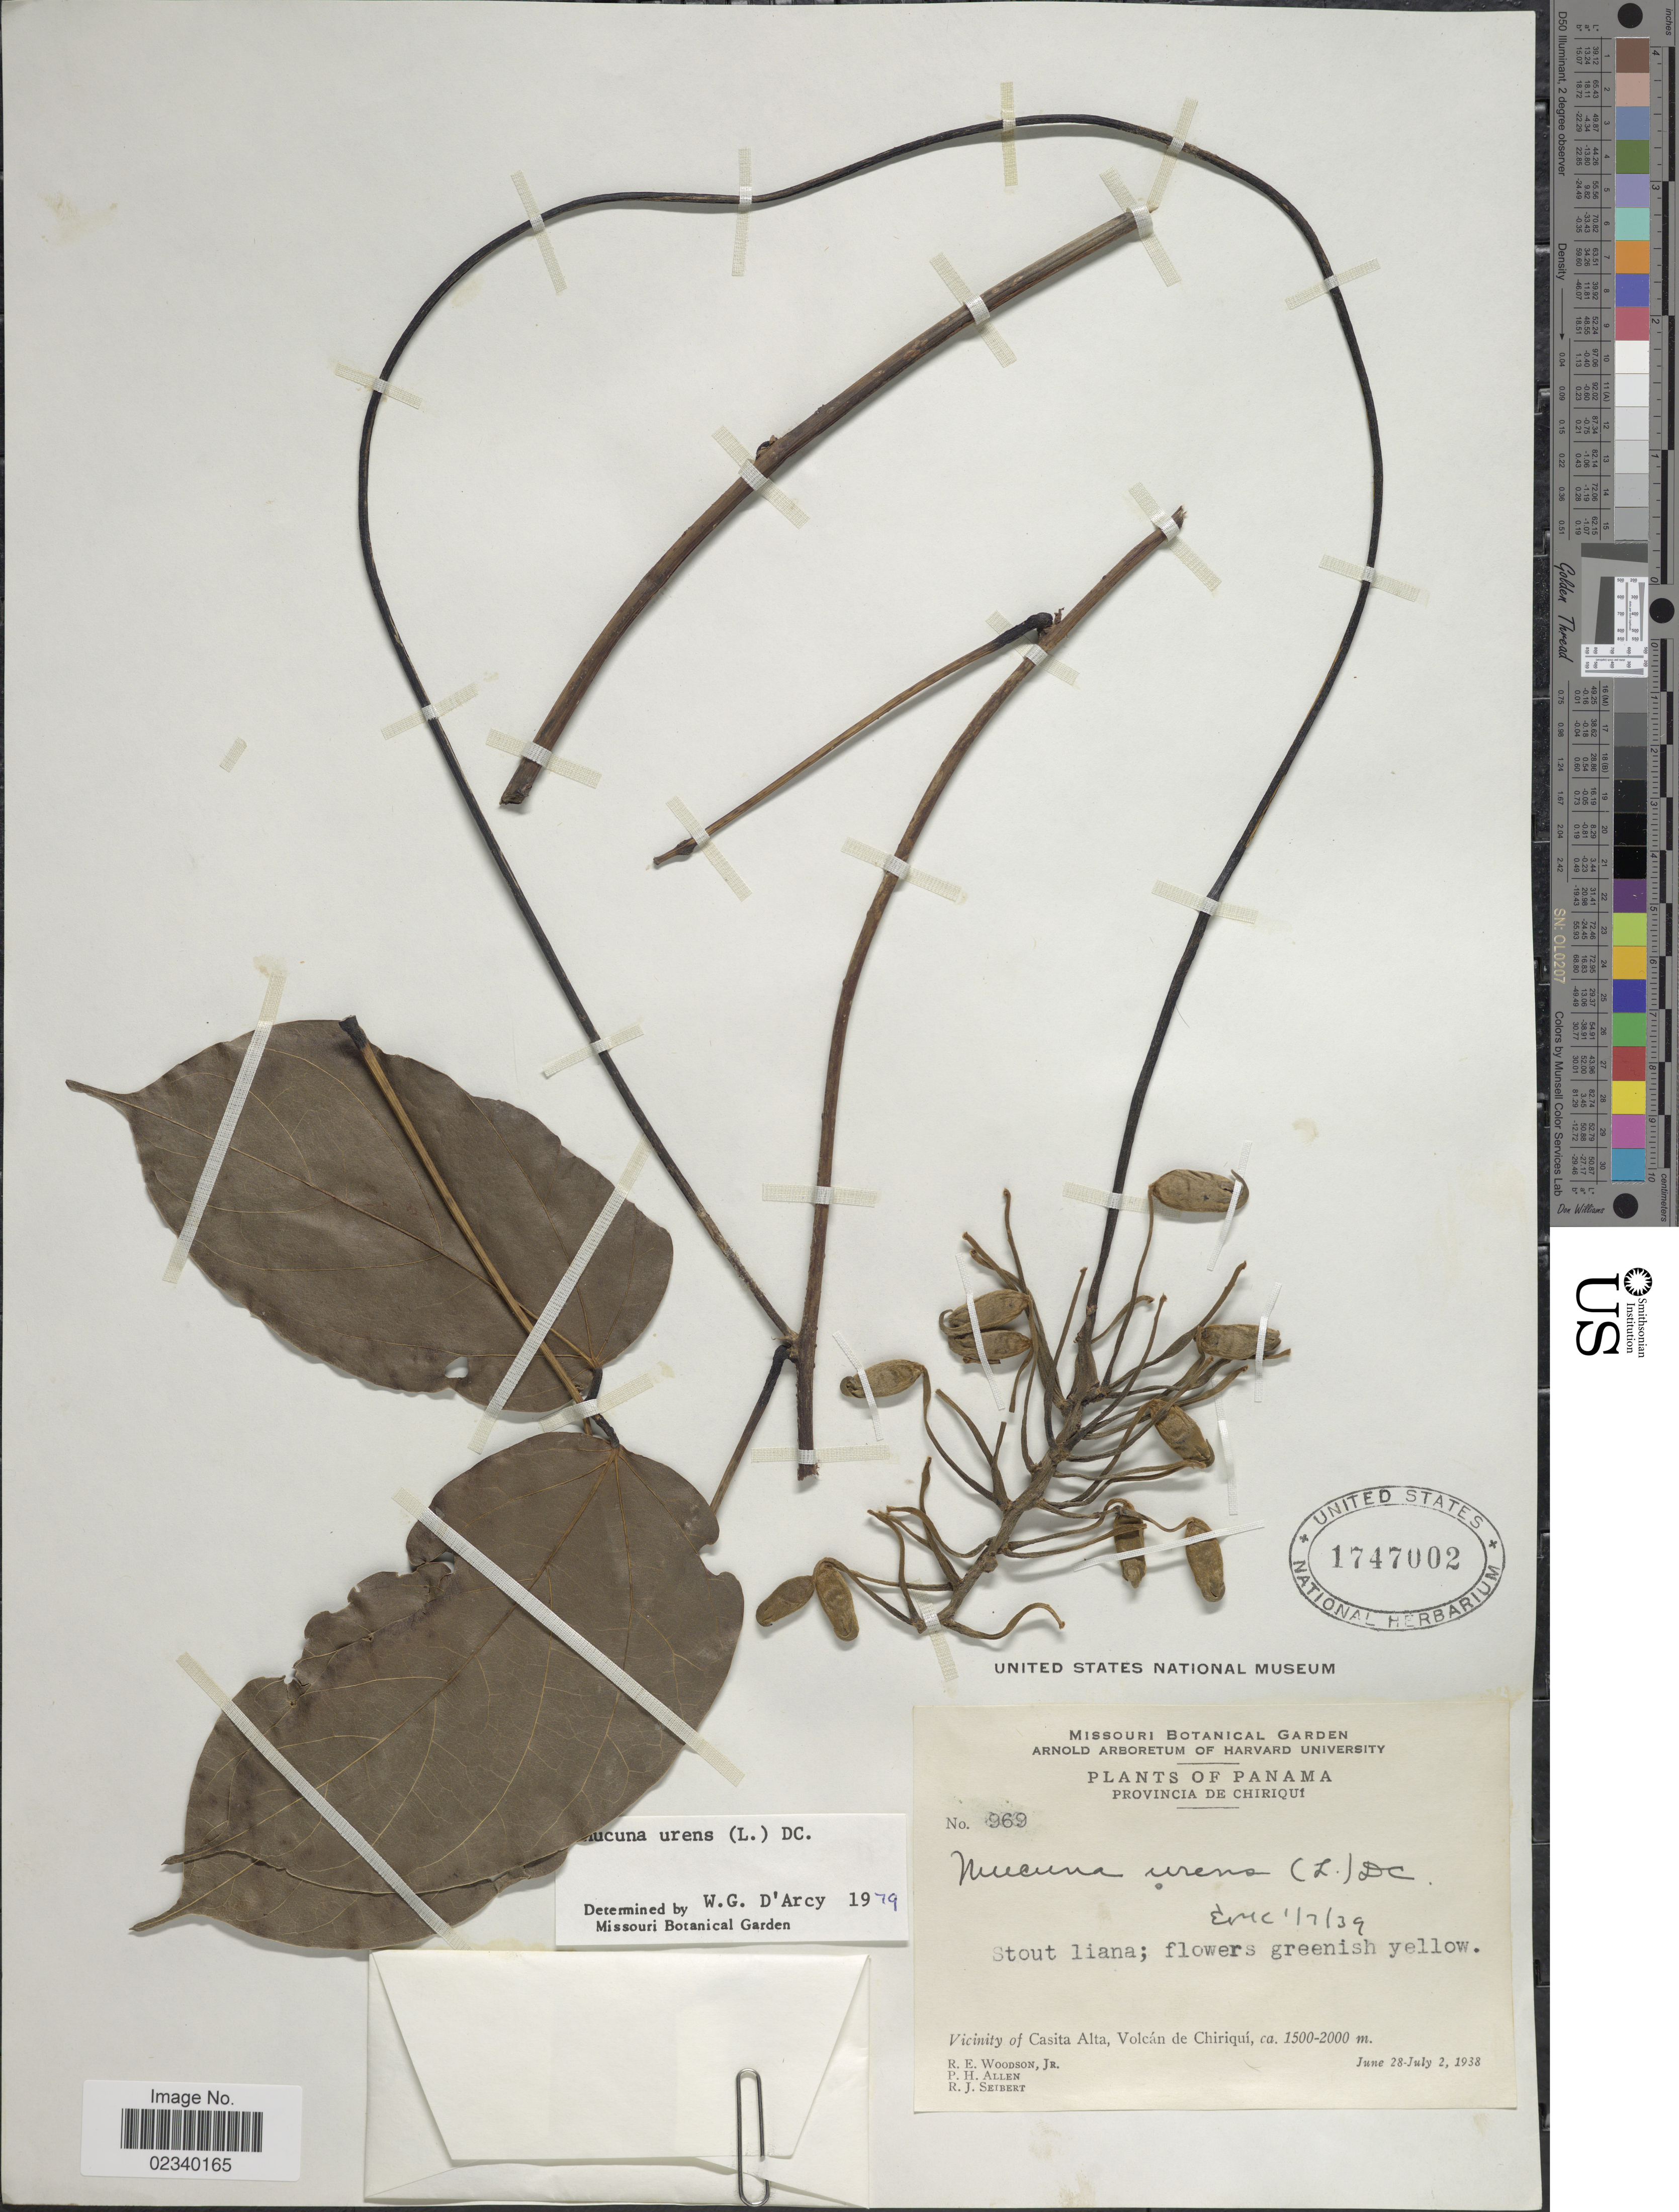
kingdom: Plantae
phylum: Tracheophyta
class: Magnoliopsida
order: Fabales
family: Fabaceae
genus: Mucuna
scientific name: Mucuna urens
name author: (L.) Medik.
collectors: R. E. Woodson, P. H. Allen & R. J. Seibert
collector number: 969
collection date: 1938-06-28/1938-07-02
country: Panama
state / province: Chiriqui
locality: Provincia de Chiriqui. Vicinity of Casita Alta, Volcan de Chiriqui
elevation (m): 1500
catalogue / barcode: US 1747002